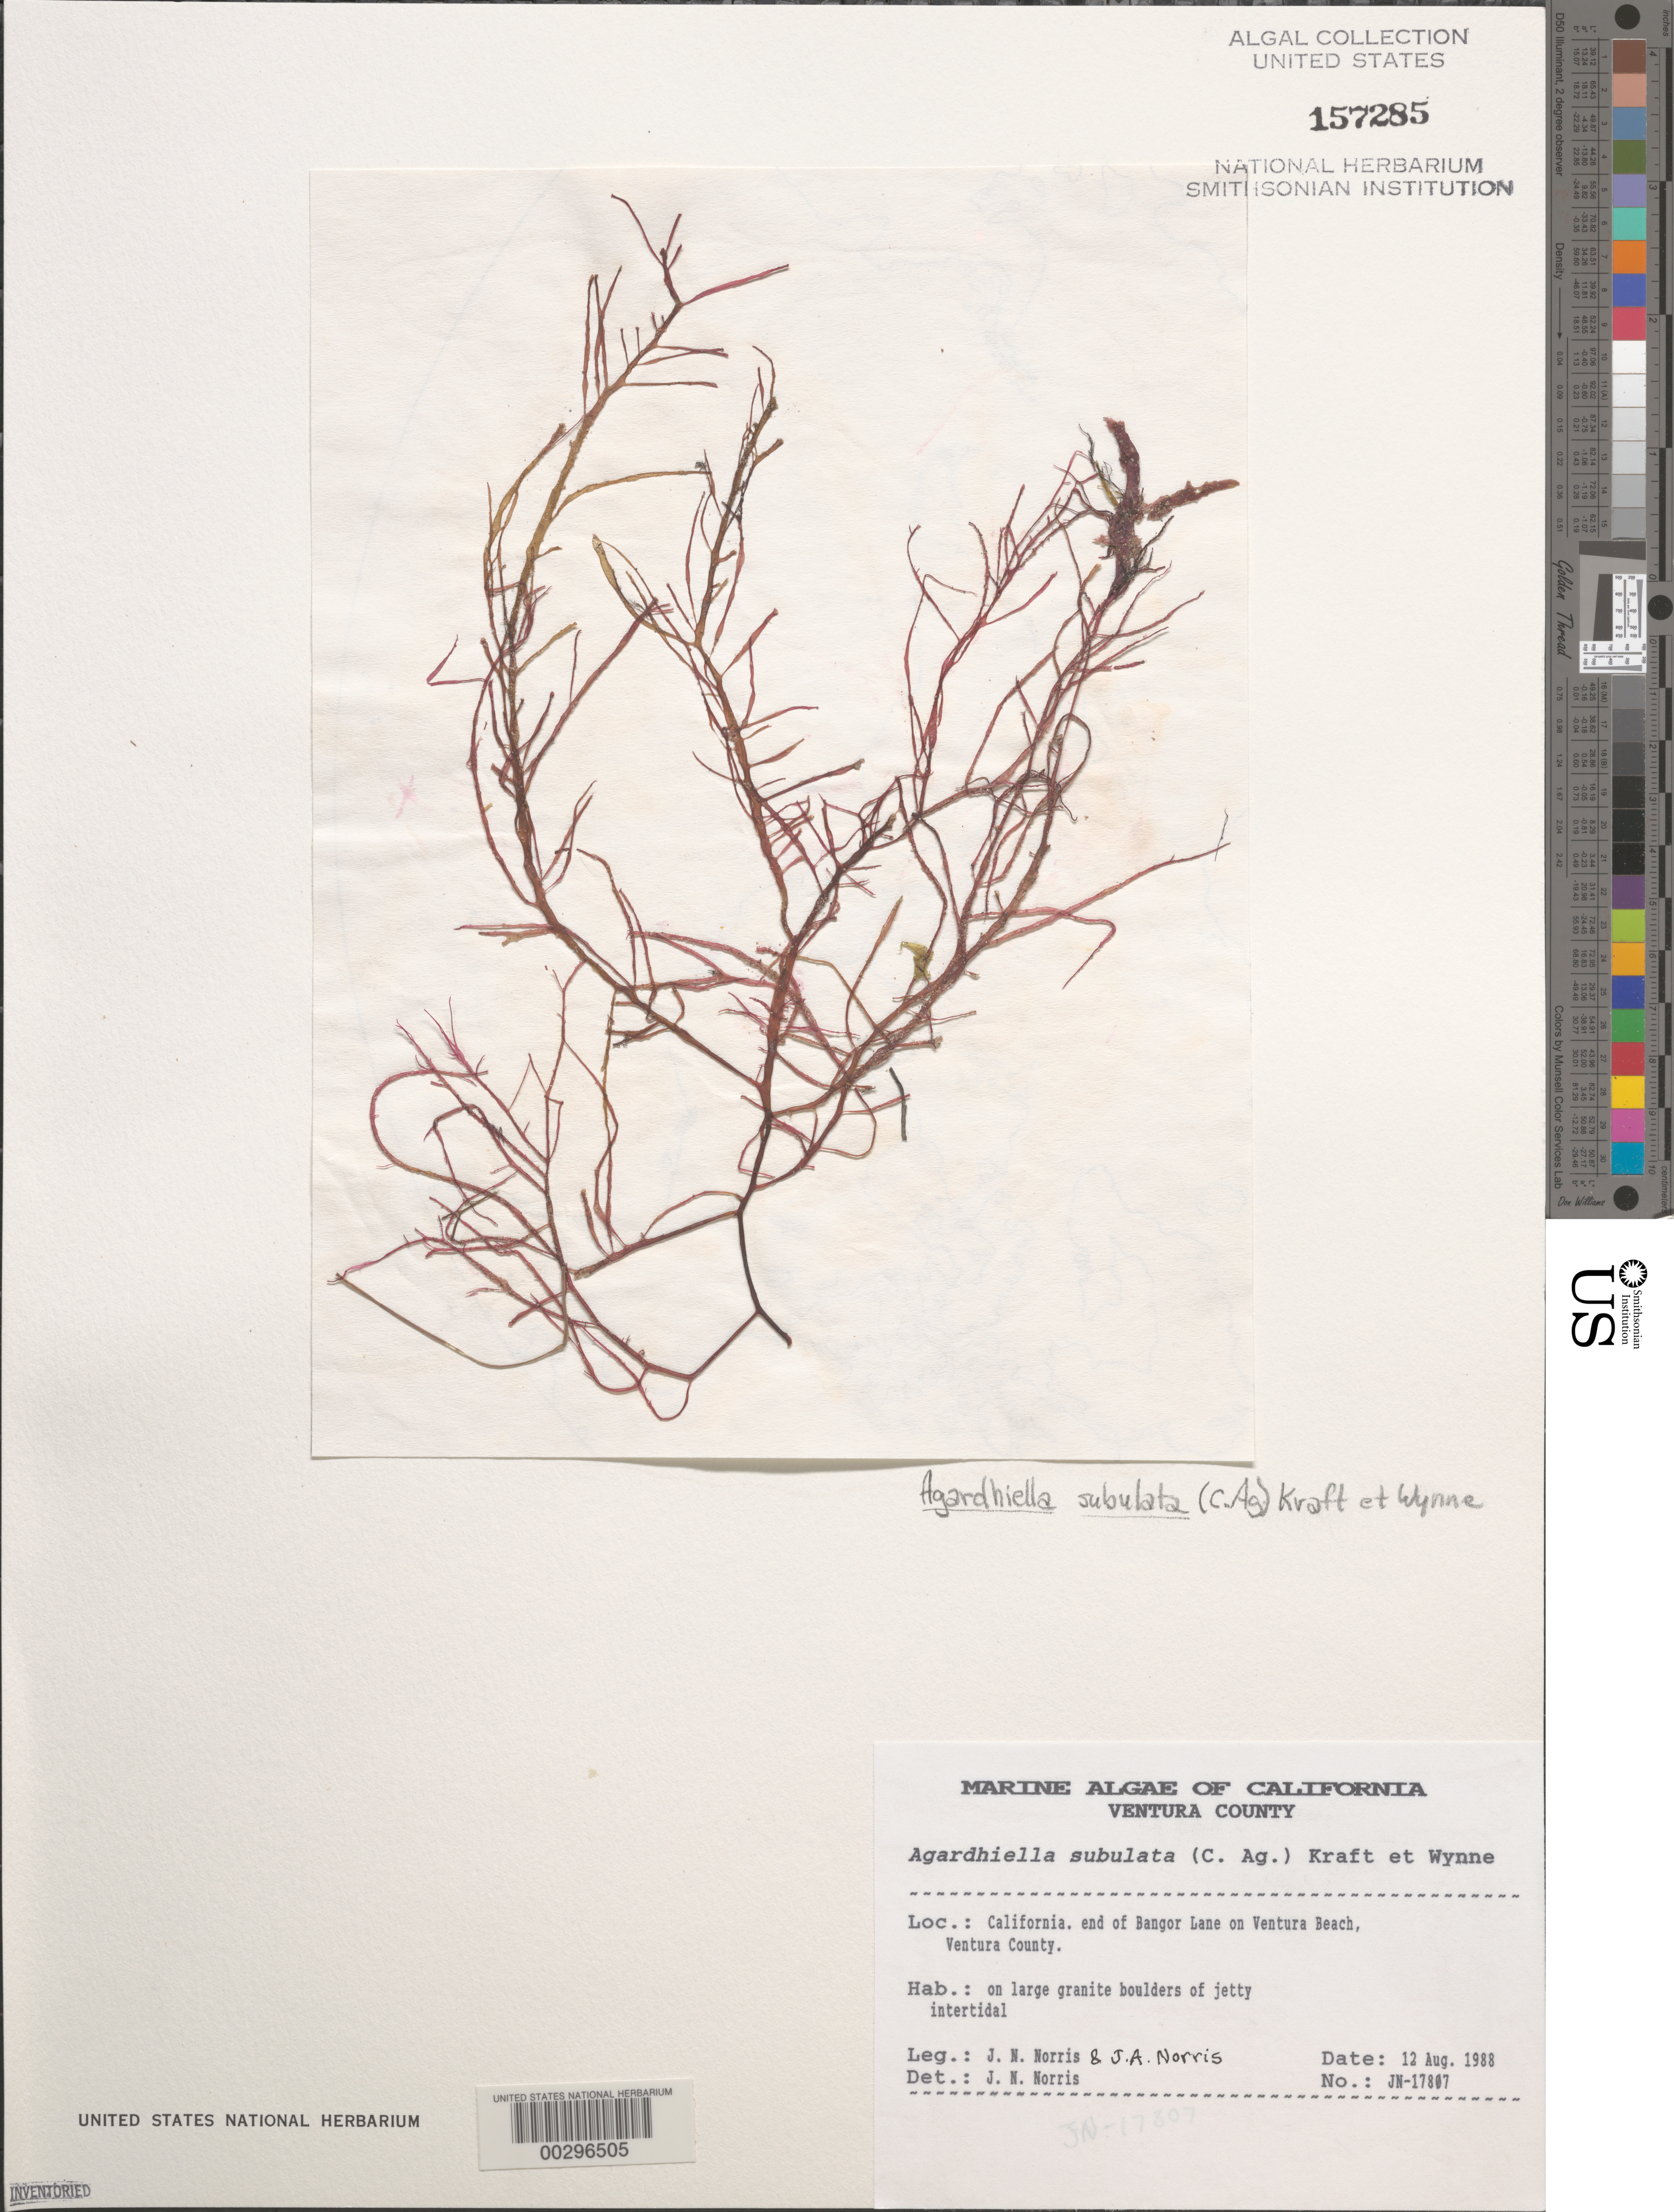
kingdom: Plantae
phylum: Rhodophyta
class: Florideophyceae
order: Gigartinales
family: Solieriaceae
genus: Agardhiella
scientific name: Agardhiella subulata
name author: (C. Agardh) G.T.Kraft & M.J. Wynne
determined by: Norris, James N.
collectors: J. N. Norris & J. A. Norris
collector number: JN-17807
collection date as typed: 12 Aug 1988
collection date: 1988-08-12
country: United States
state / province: California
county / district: Ventura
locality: Ventura Beach, end of Bangor Lane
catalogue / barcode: US 157285